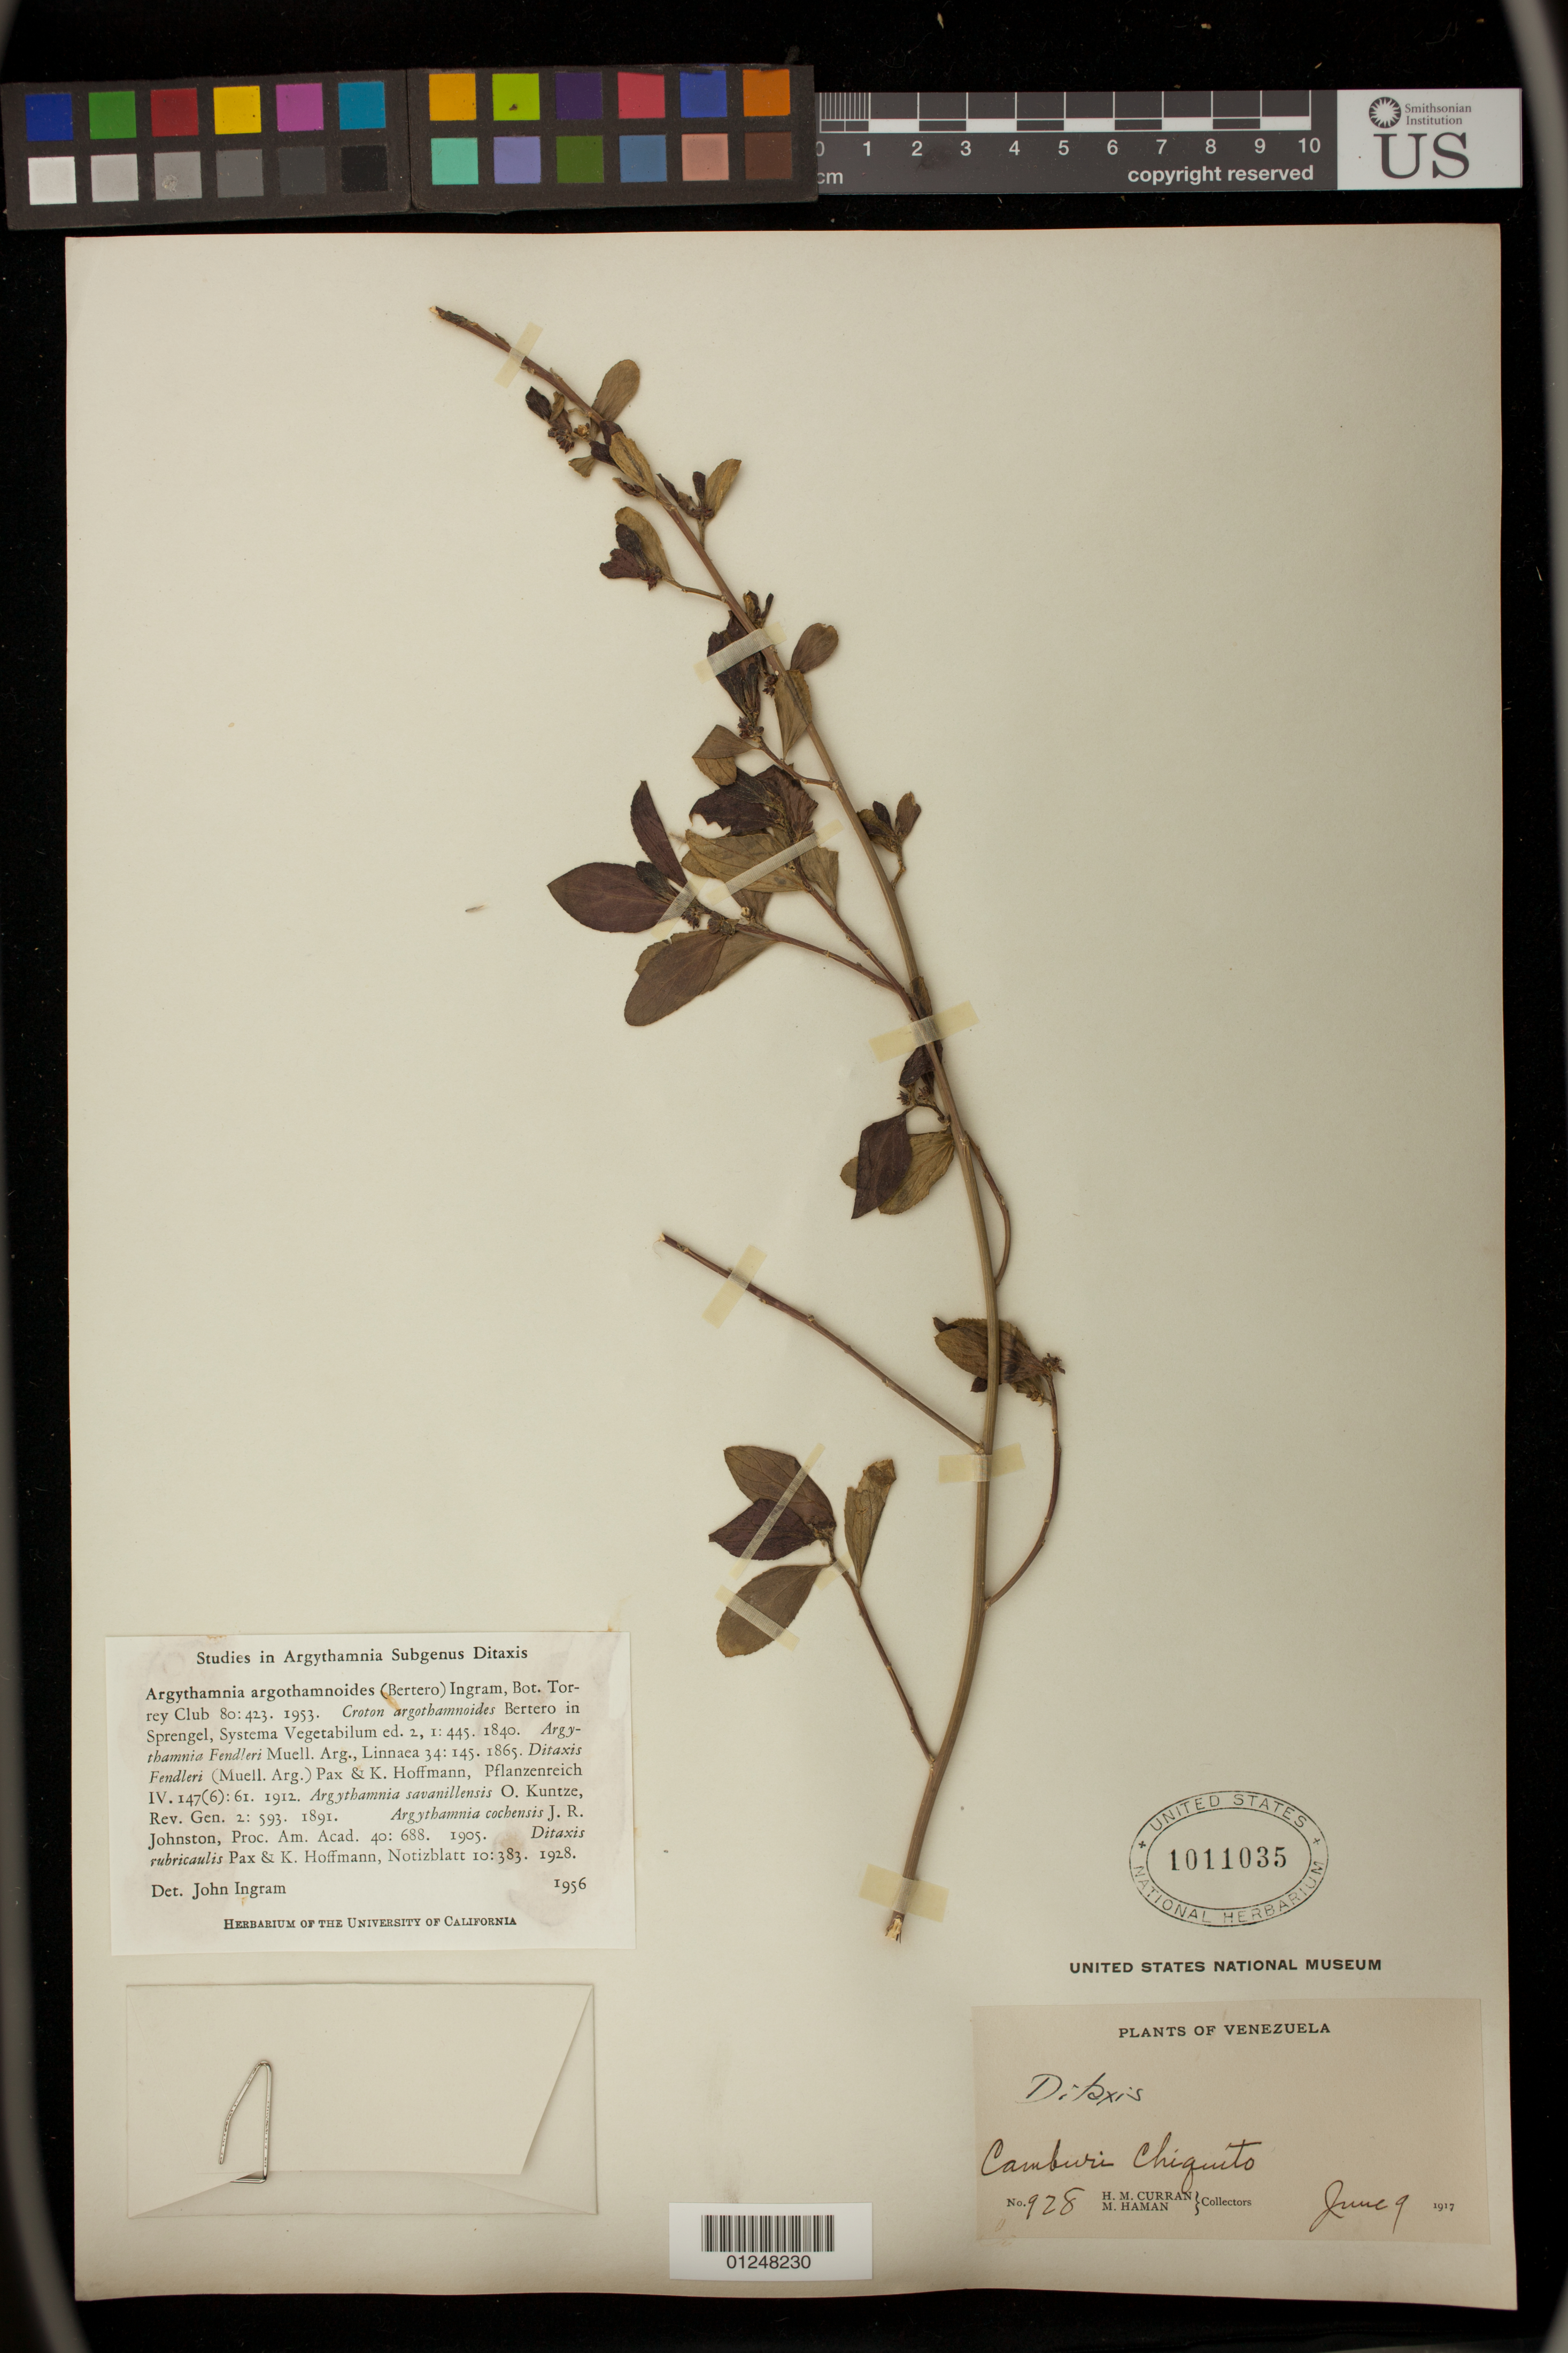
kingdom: Plantae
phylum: Tracheophyta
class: Magnoliopsida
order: Malpighiales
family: Euphorbiaceae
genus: Argythamnia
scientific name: Argythamnia argothamnoides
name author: (Bertero & Spreng.) J.W. Ingram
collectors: H. M. Curran & M. Haman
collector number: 928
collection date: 1917-06-09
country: Venezuela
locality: Camburi Chiquito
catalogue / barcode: US 1011035